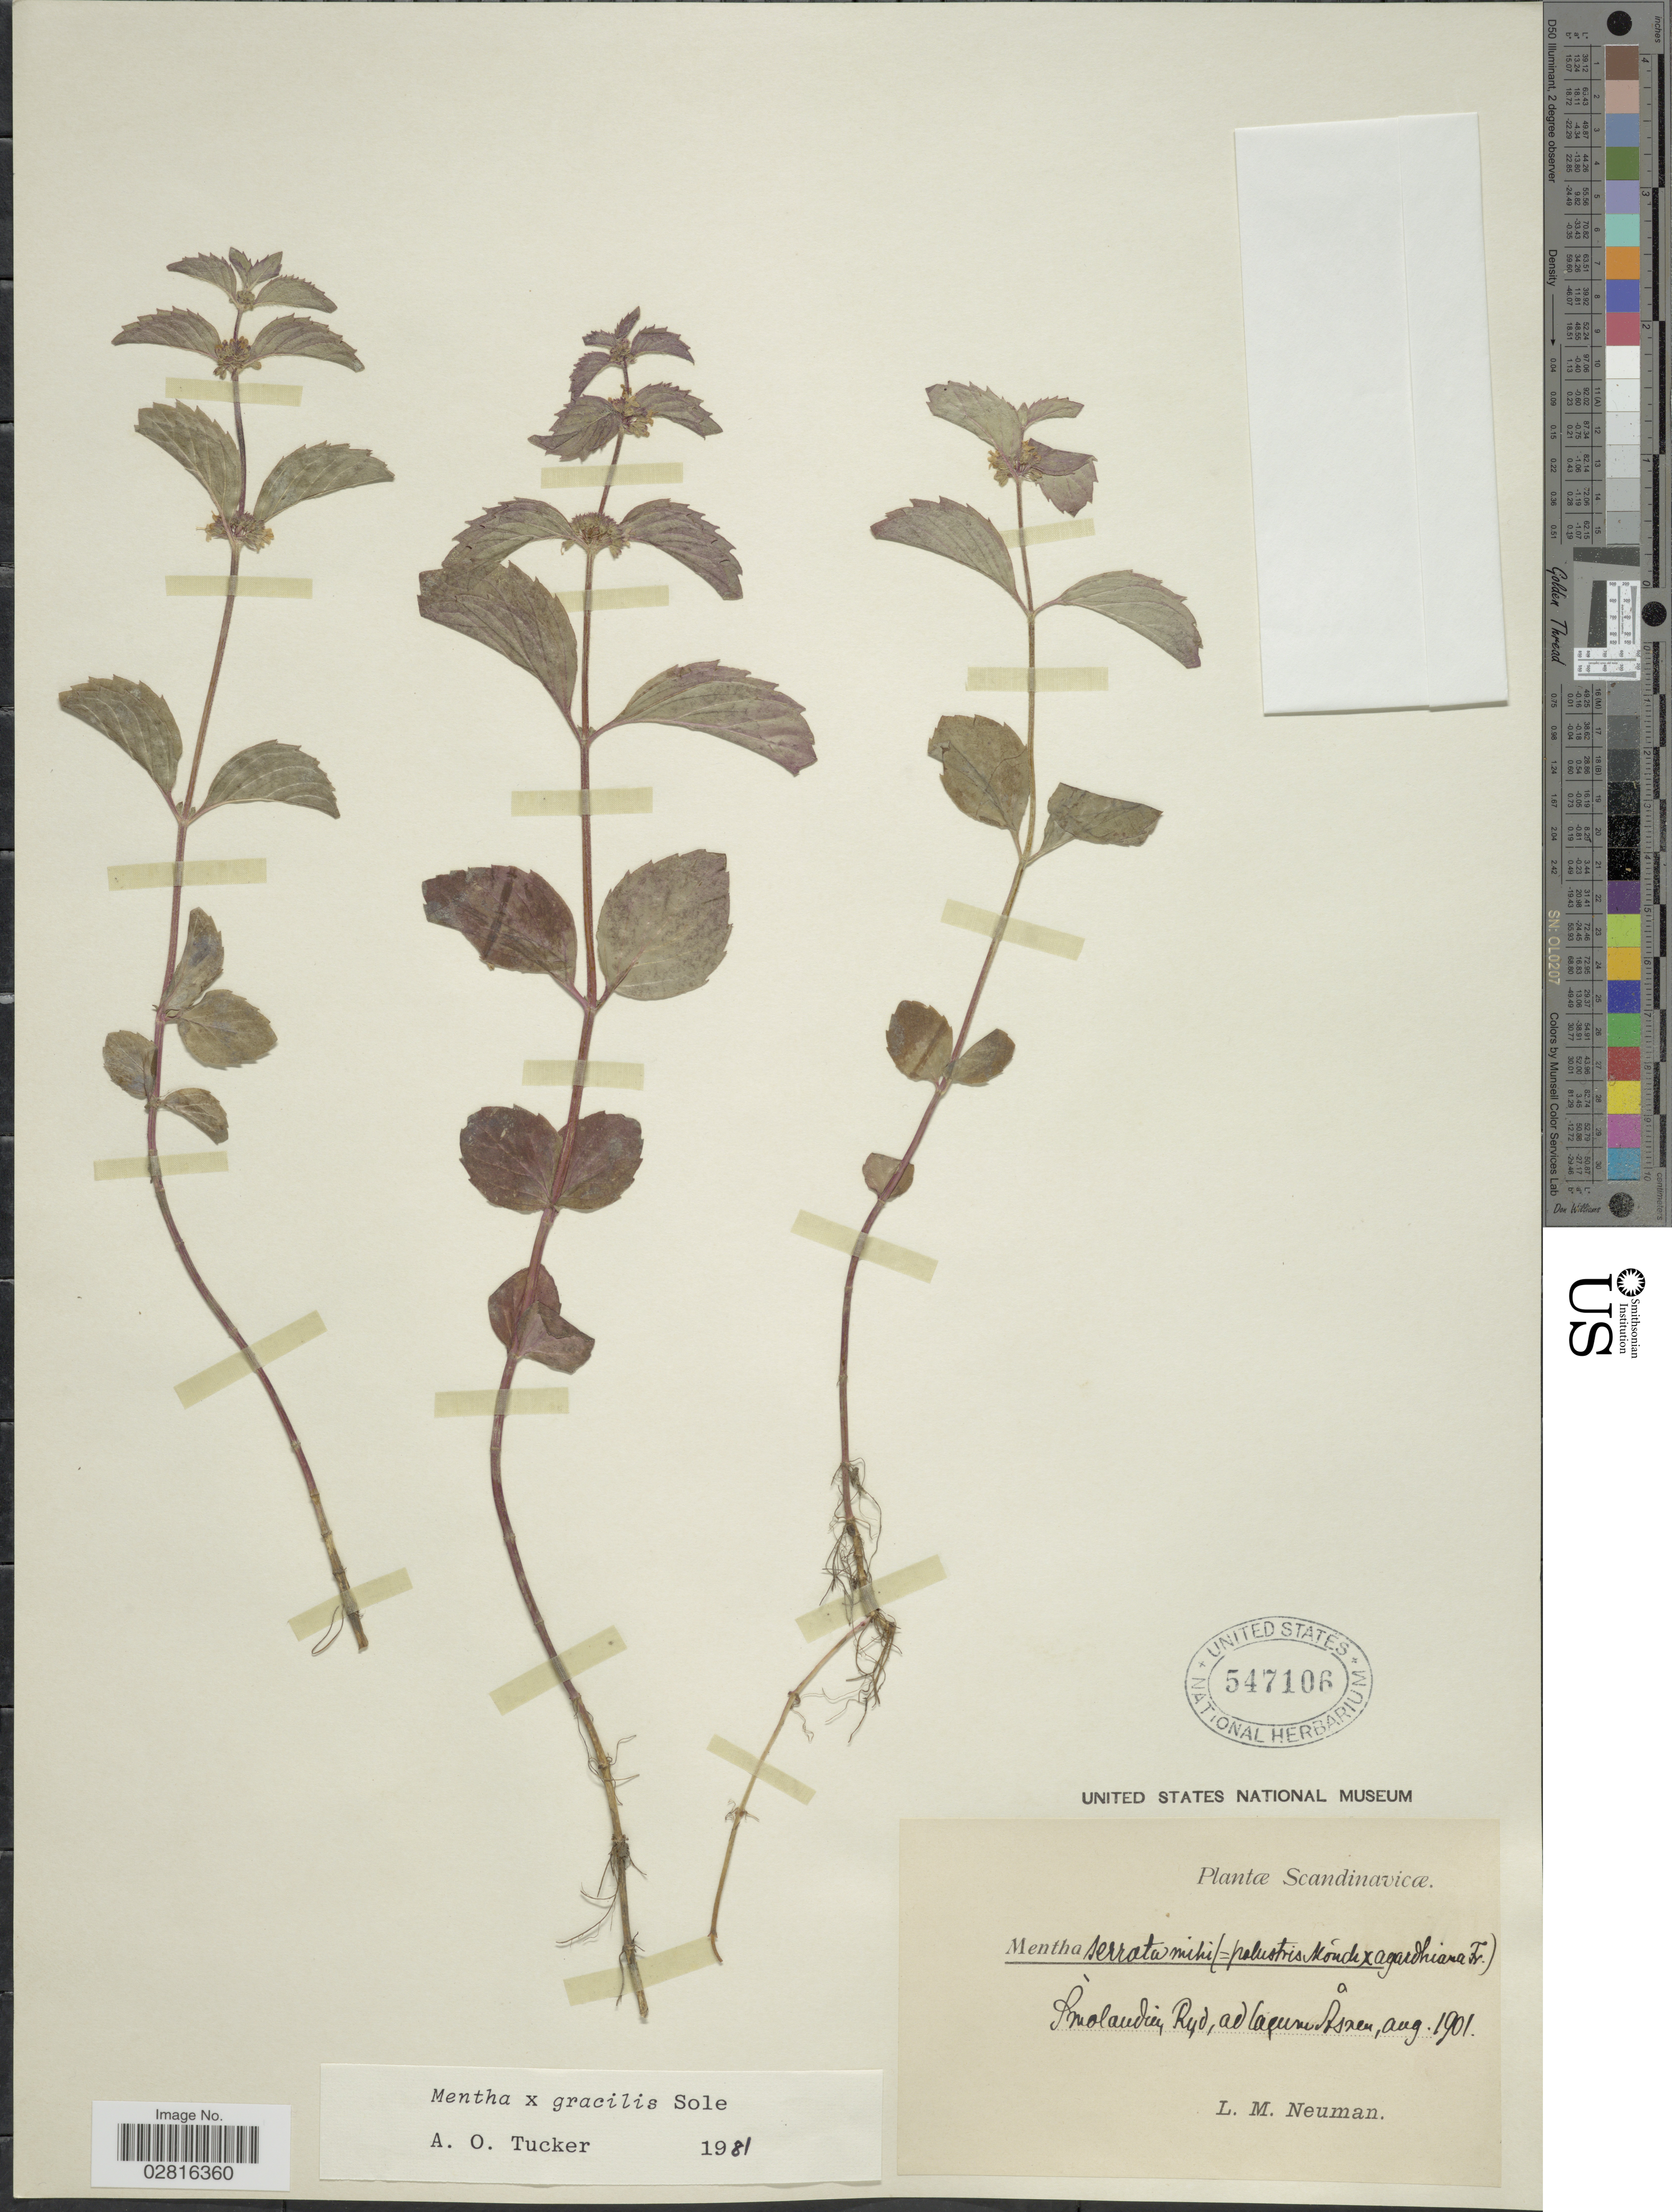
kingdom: Plantae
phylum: Tracheophyta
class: Magnoliopsida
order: Lamiales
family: Lamiaceae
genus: Mentha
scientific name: Mentha x gracilis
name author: Sole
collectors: L. Neuman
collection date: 1901-08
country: Sweden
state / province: Östergötland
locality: Scandinavicæ. Smolandia, Ryd, ad lacum Åsnen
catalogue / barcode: US 547106